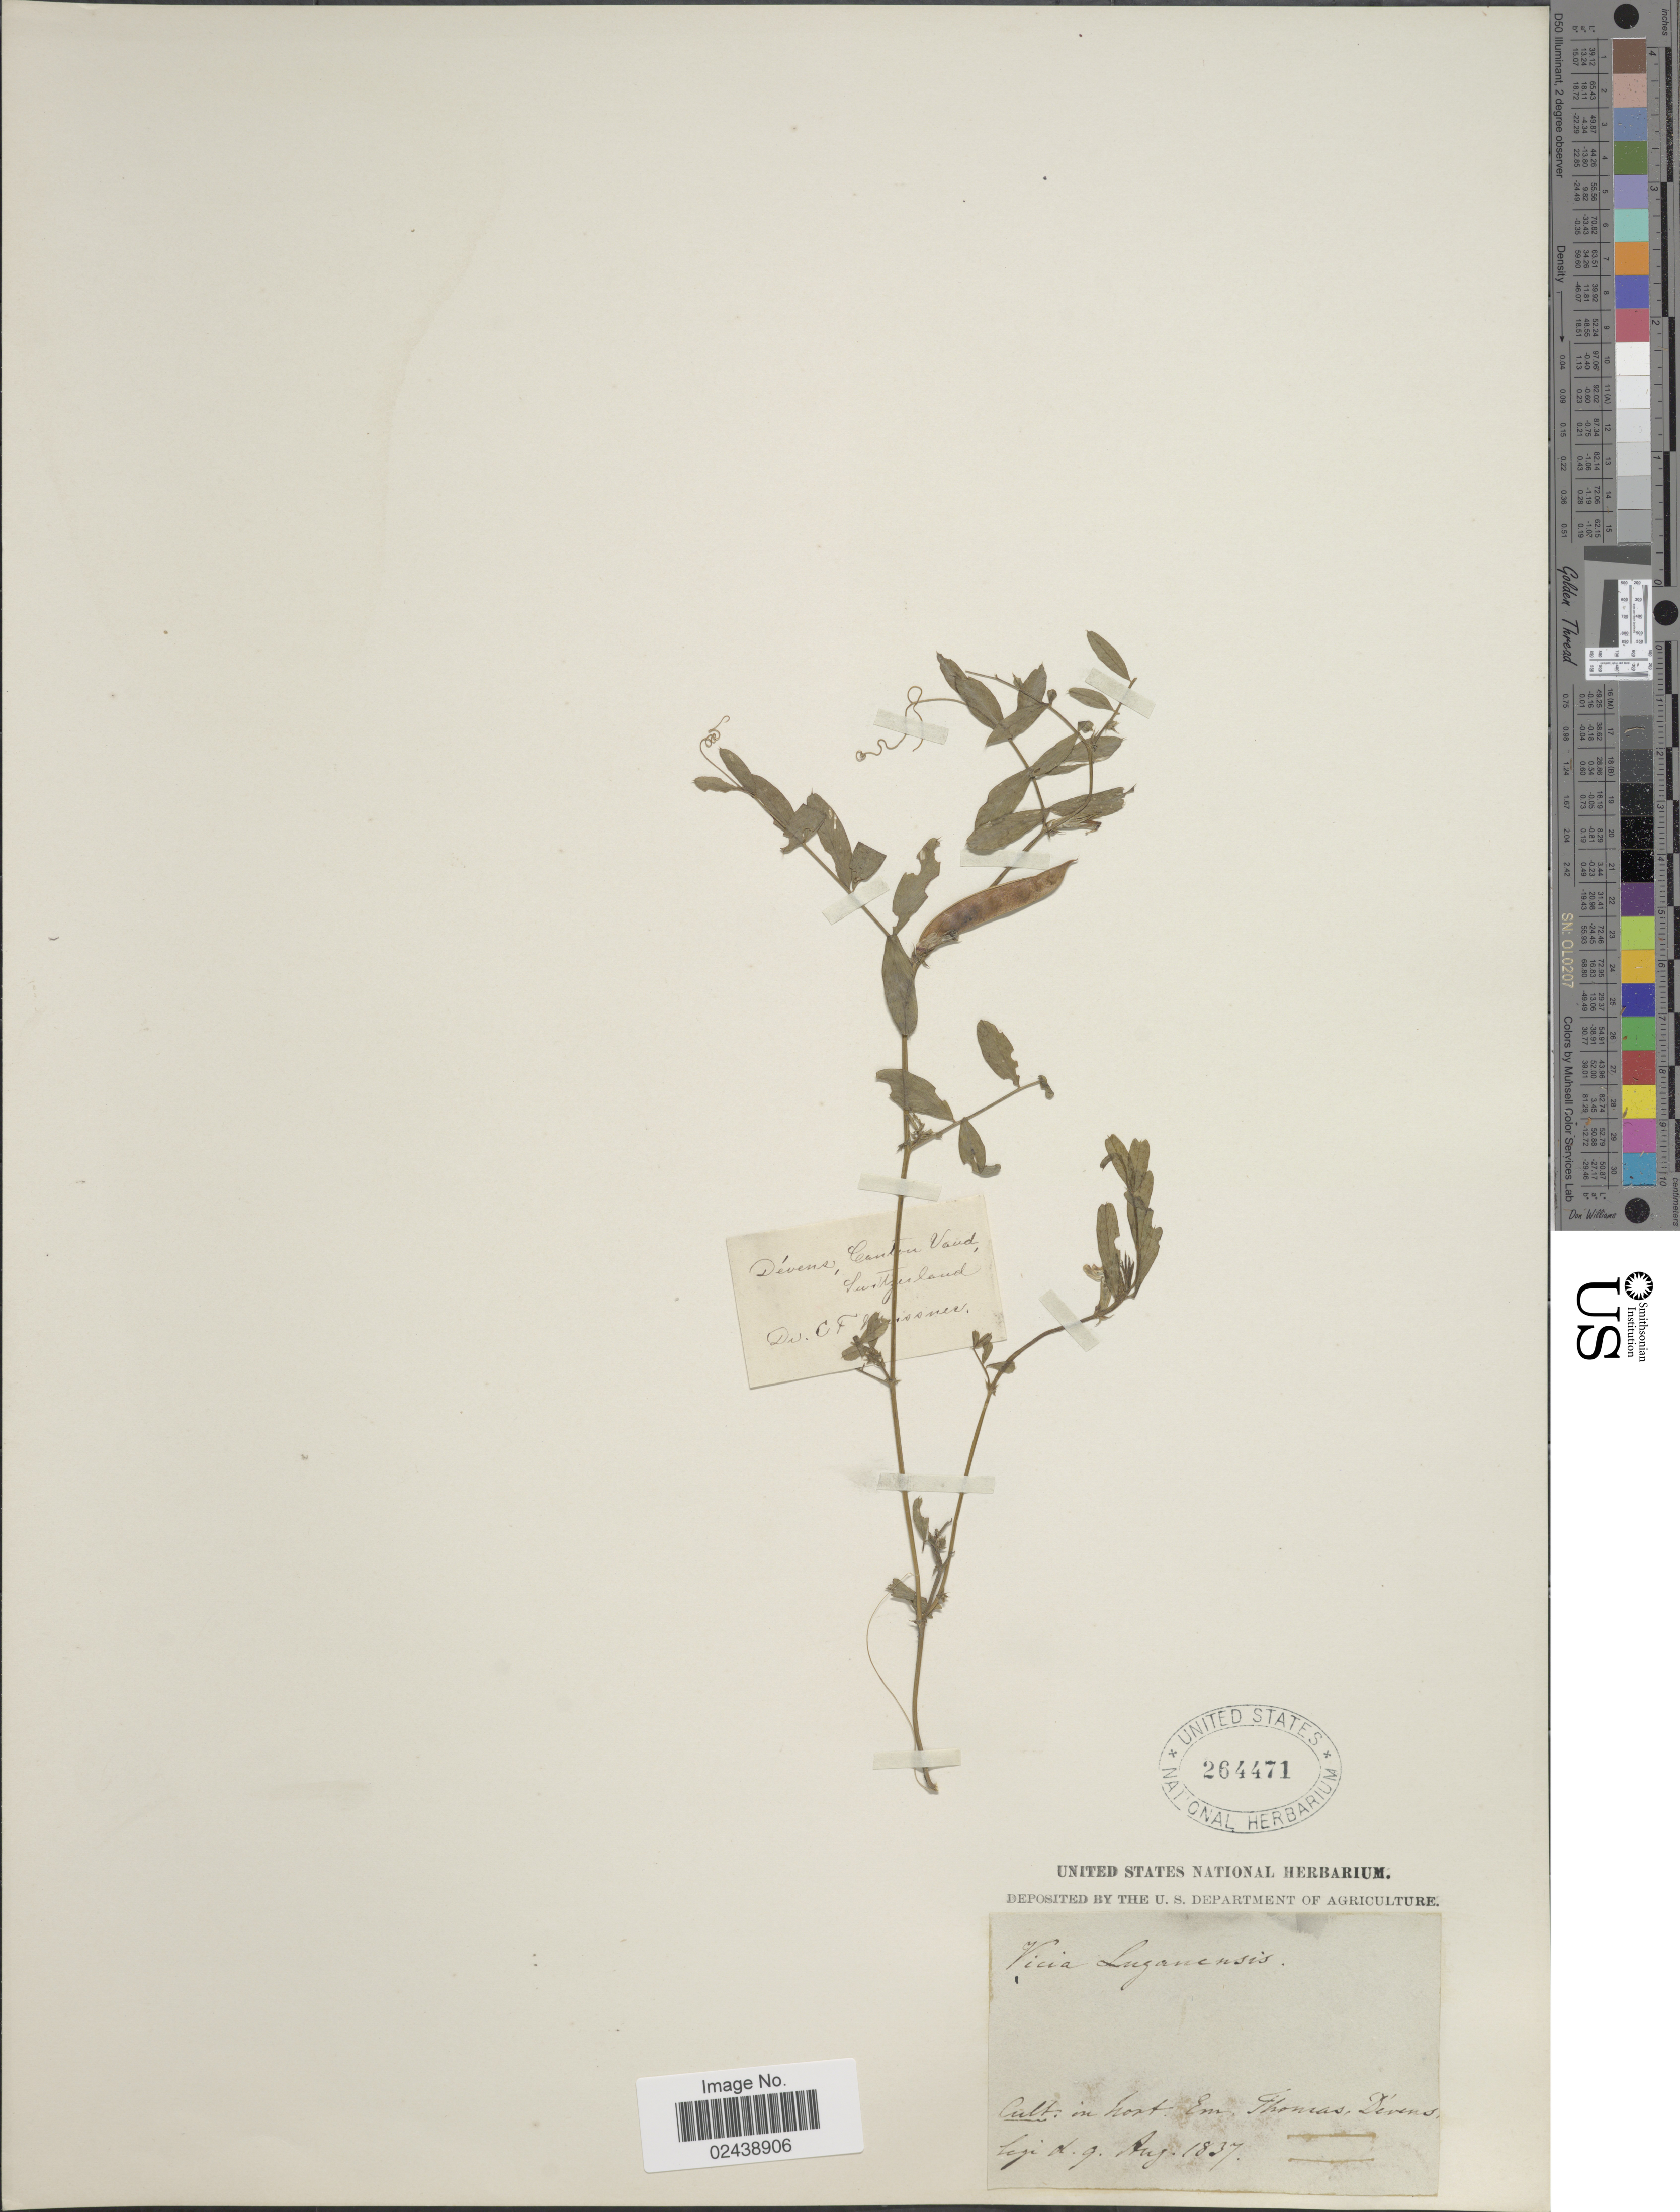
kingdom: Plantae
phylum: Tracheophyta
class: Magnoliopsida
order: Fabales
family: Fabaceae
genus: Vicia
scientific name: Vicia luganensis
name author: Schleich.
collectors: C. F. D. Meisner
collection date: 1837-08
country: Switzerland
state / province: Vaud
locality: Cult In hort. Em. Thomas Devens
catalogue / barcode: US 264471